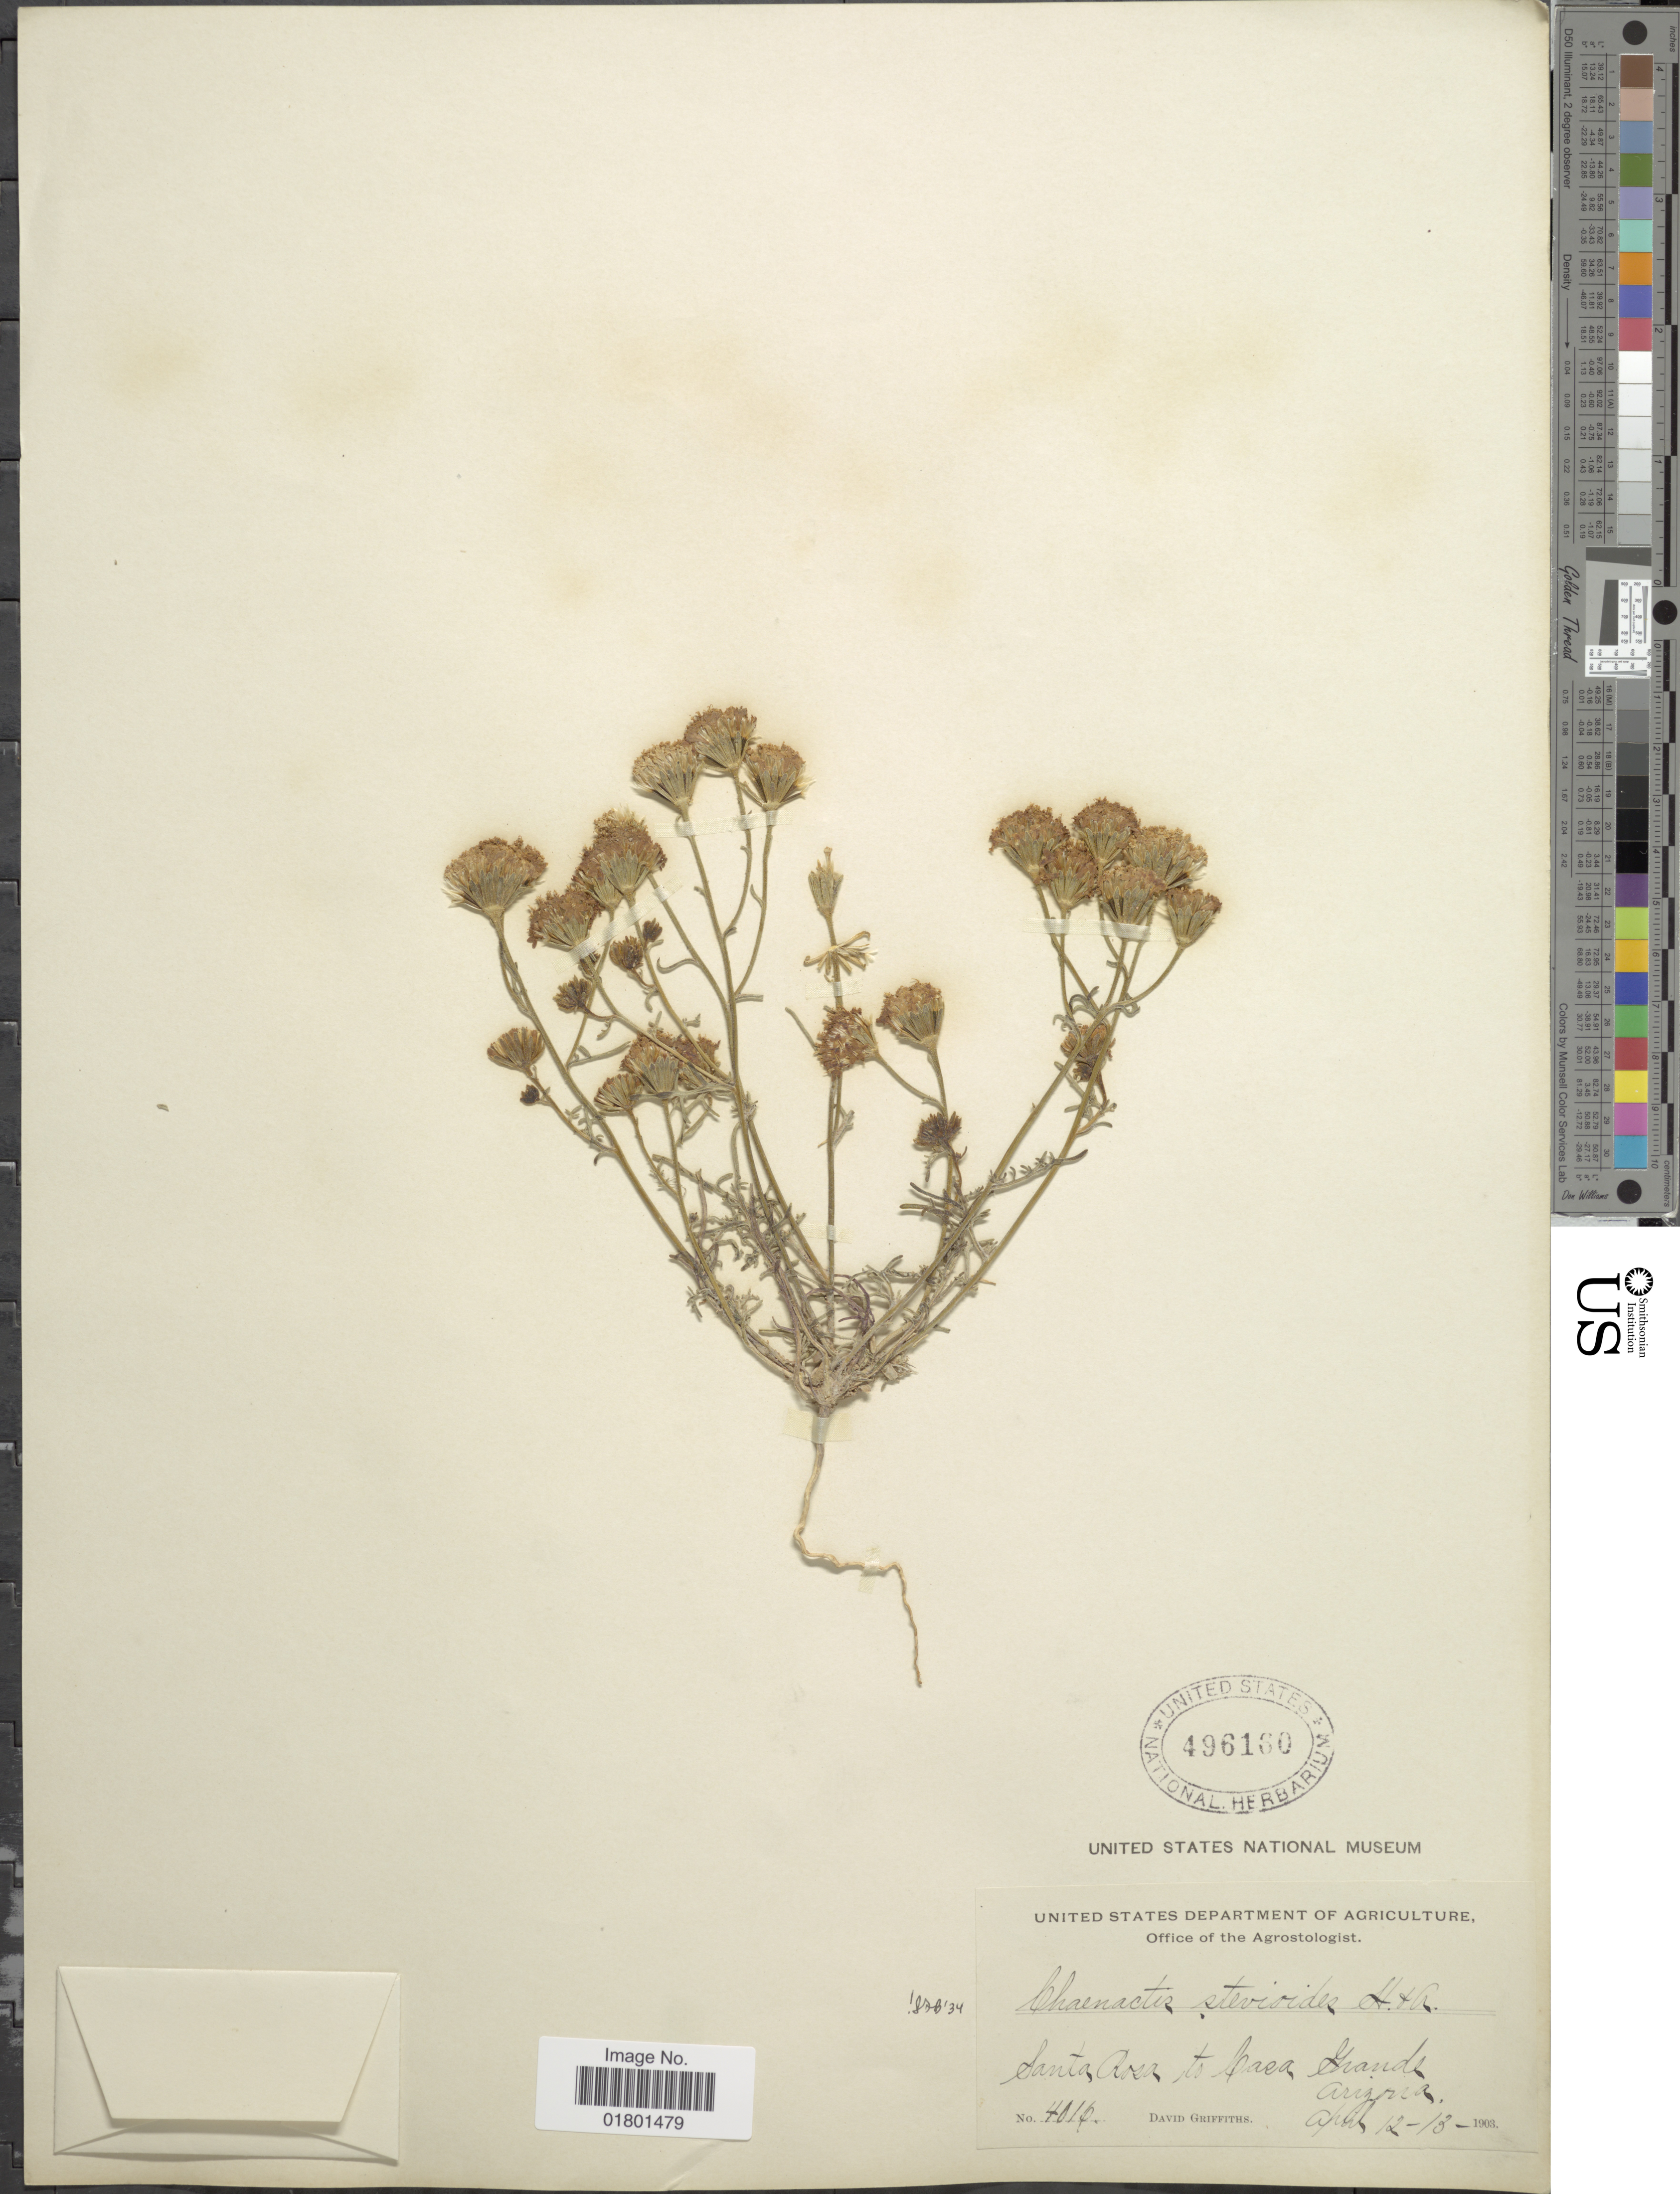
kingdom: Plantae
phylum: Tracheophyta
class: Magnoliopsida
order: Asterales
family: Asteraceae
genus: Chaenactis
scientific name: Chaenactis stevioides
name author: Hook. & Arn.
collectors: D. Griffiths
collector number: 4015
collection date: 1903-04-12/1903-04-13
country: United States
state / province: Arizona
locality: Santa Rosa to Casa Grande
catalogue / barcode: US 496160